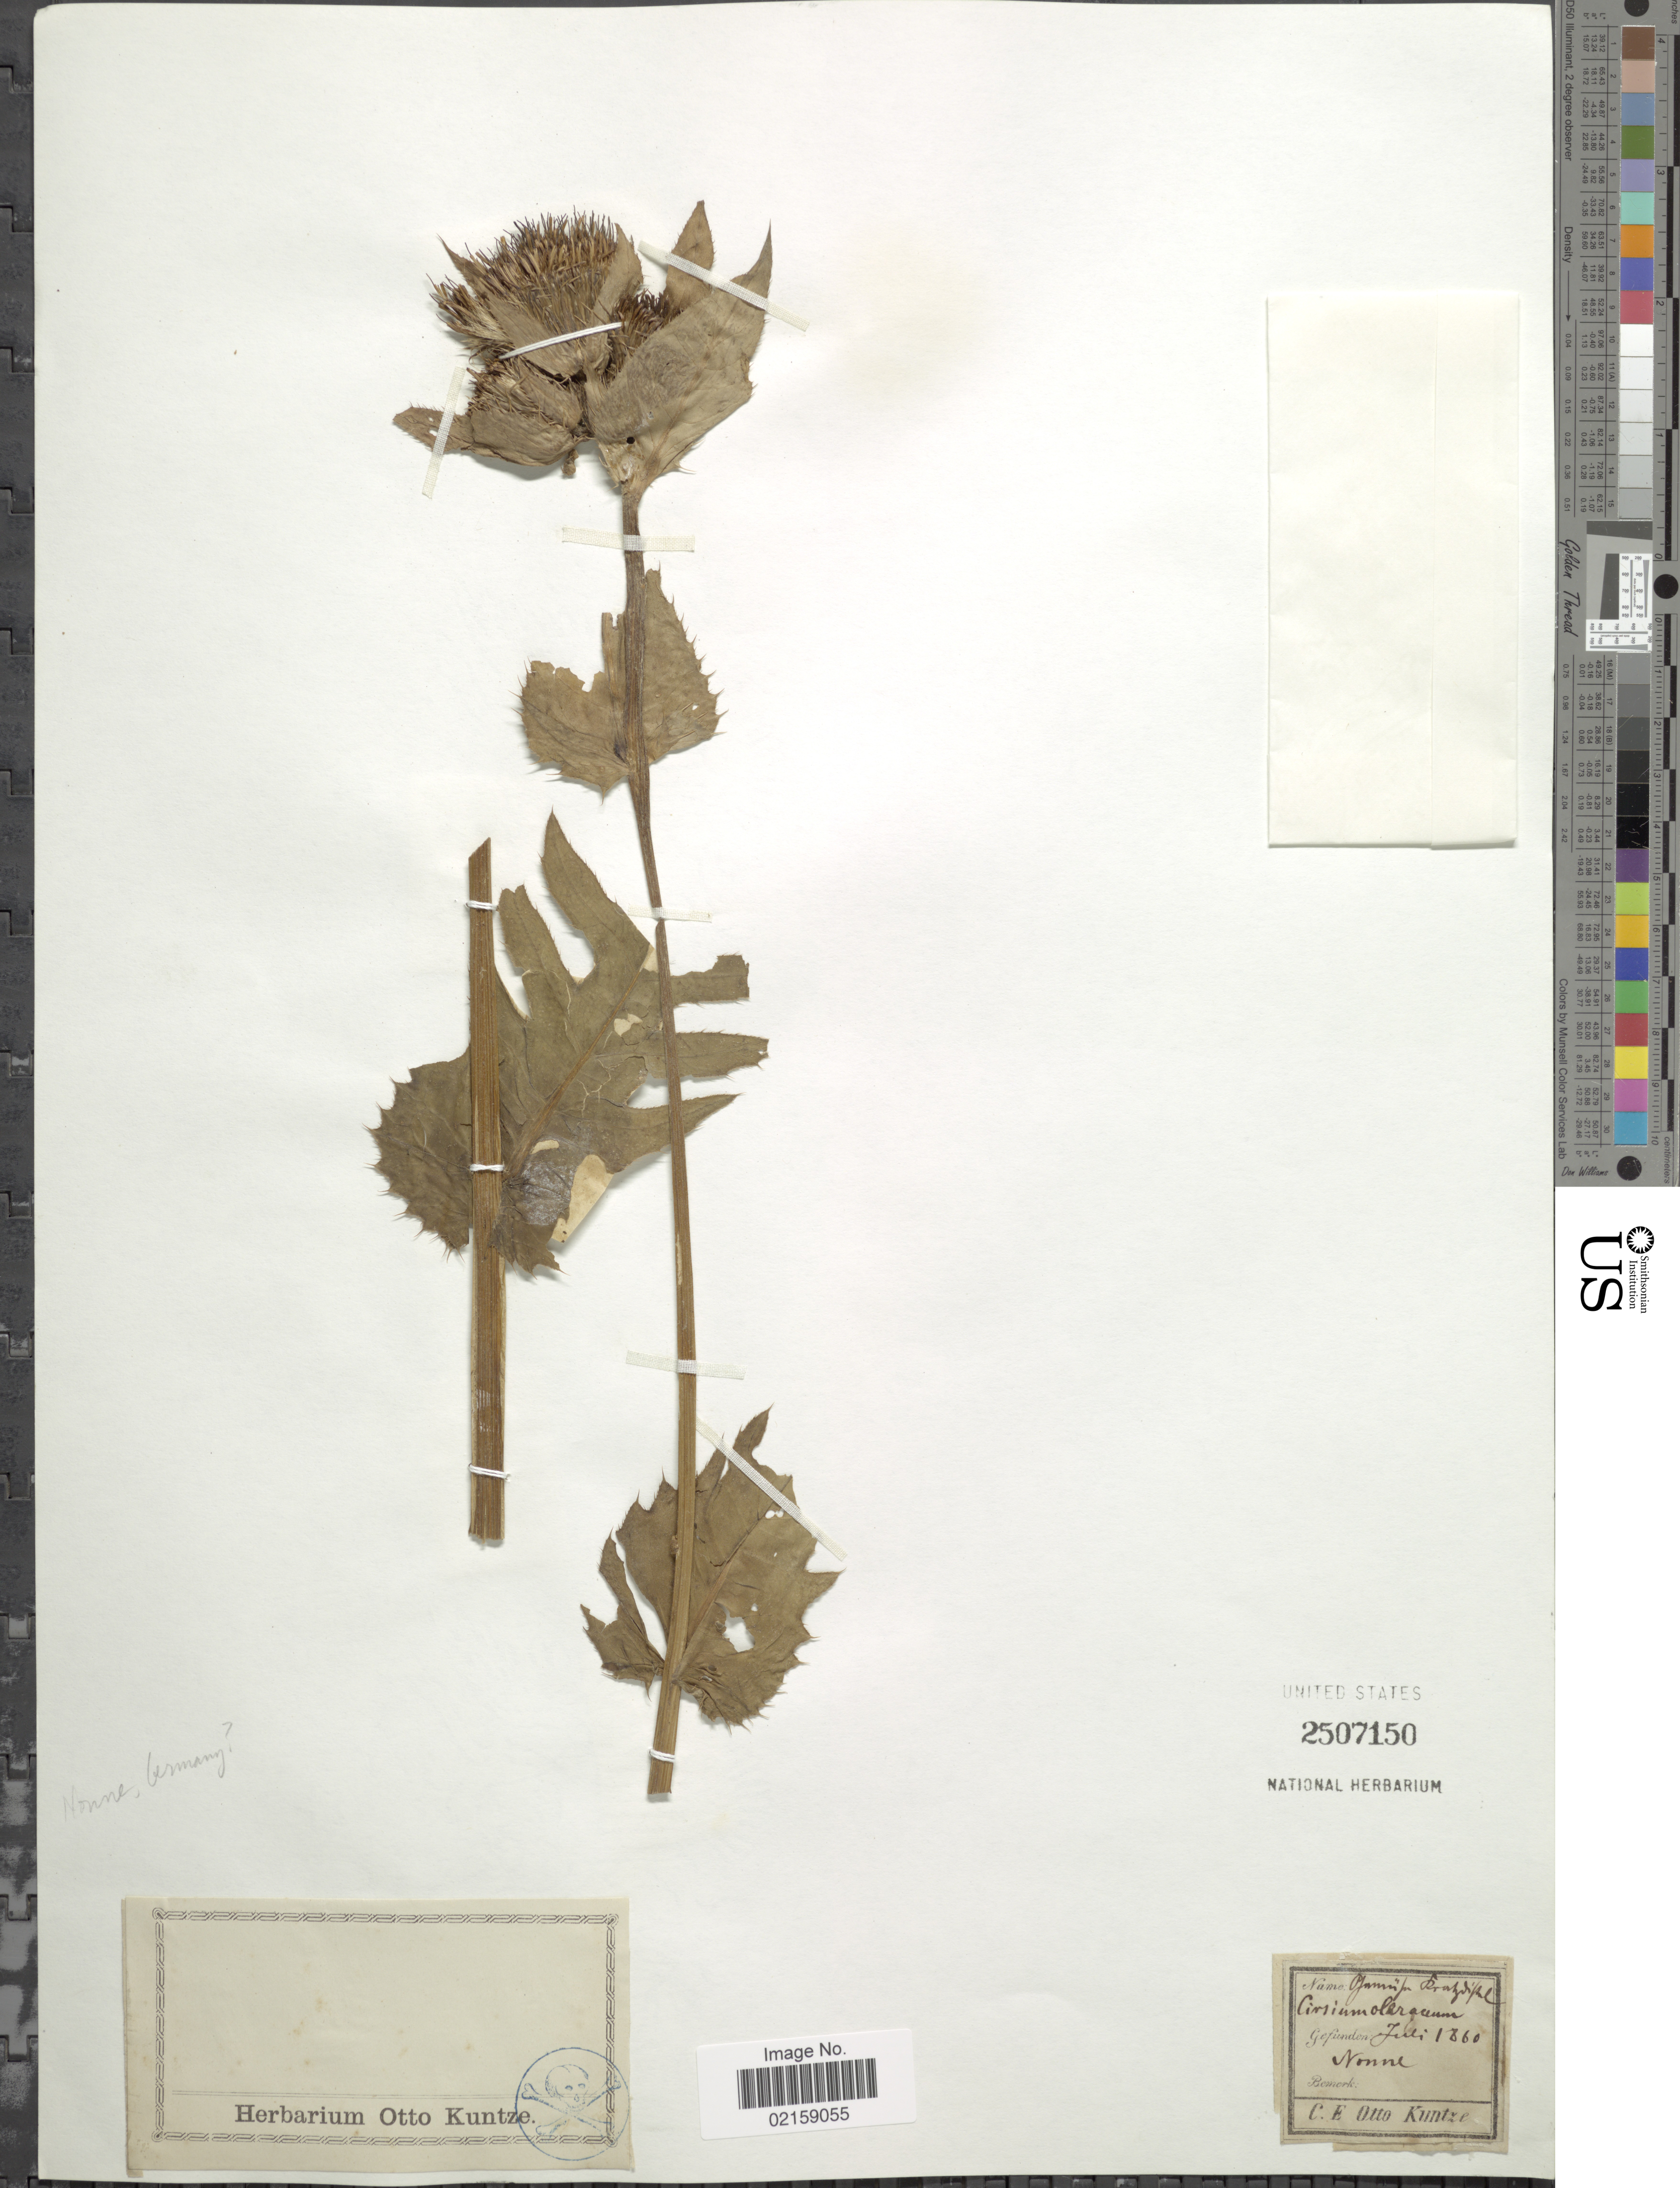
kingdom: Plantae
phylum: Tracheophyta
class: Magnoliopsida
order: Asterales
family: Asteraceae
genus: Cirsium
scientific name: Cirsium oleraceum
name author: (L.) Scop.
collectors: C.E.O. Kuntze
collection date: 1860-07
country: Germany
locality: Nonne.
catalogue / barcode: US 2507150